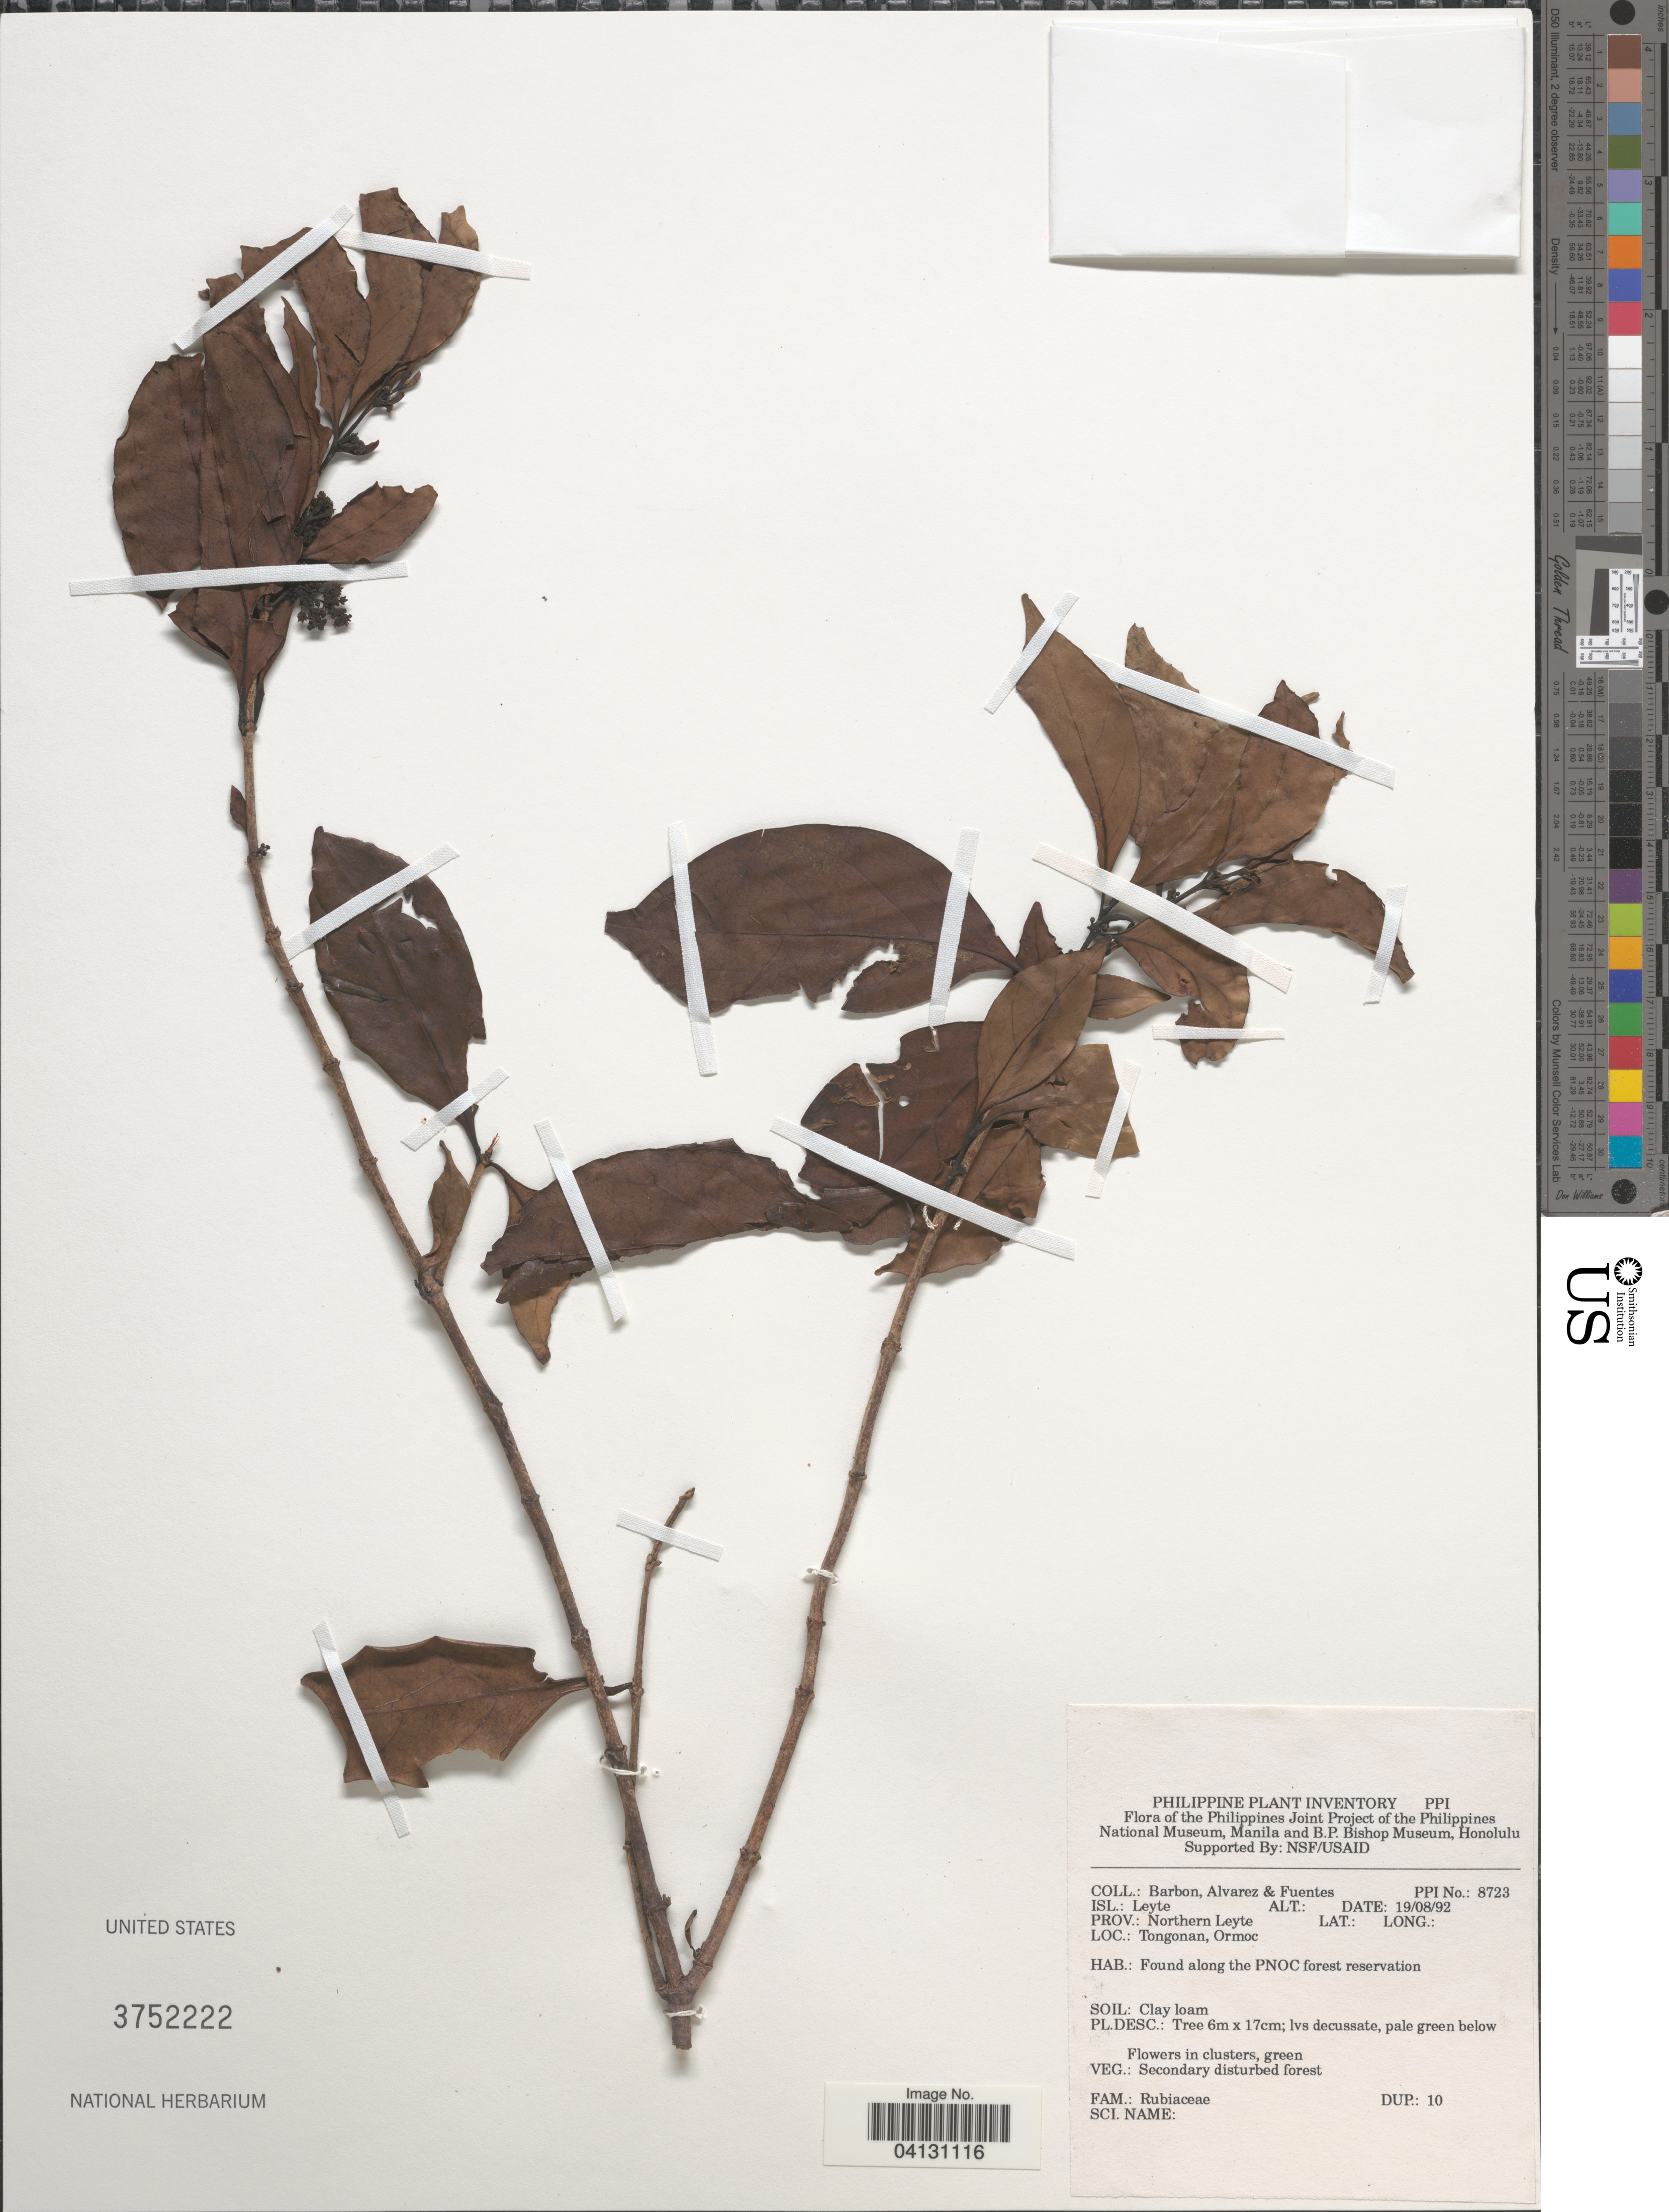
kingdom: Plantae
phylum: Tracheophyta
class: Magnoliopsida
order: Gentianales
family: Rubiaceae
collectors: Barbon, -- Alvarez & -. Fuentes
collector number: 8723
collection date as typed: Transcribed d/m/y: 19/8/92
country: Philippines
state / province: Eastern Visayas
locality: The Philippines Joint Project of the Philippines National Museum, Manila and B.P. Bishop Museum, Honolulu. Isl.: Leyte. Prov.: Northern Leyte. Tongonan, Ormoc. Along the PNOC forest reservation.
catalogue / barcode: US 3752222